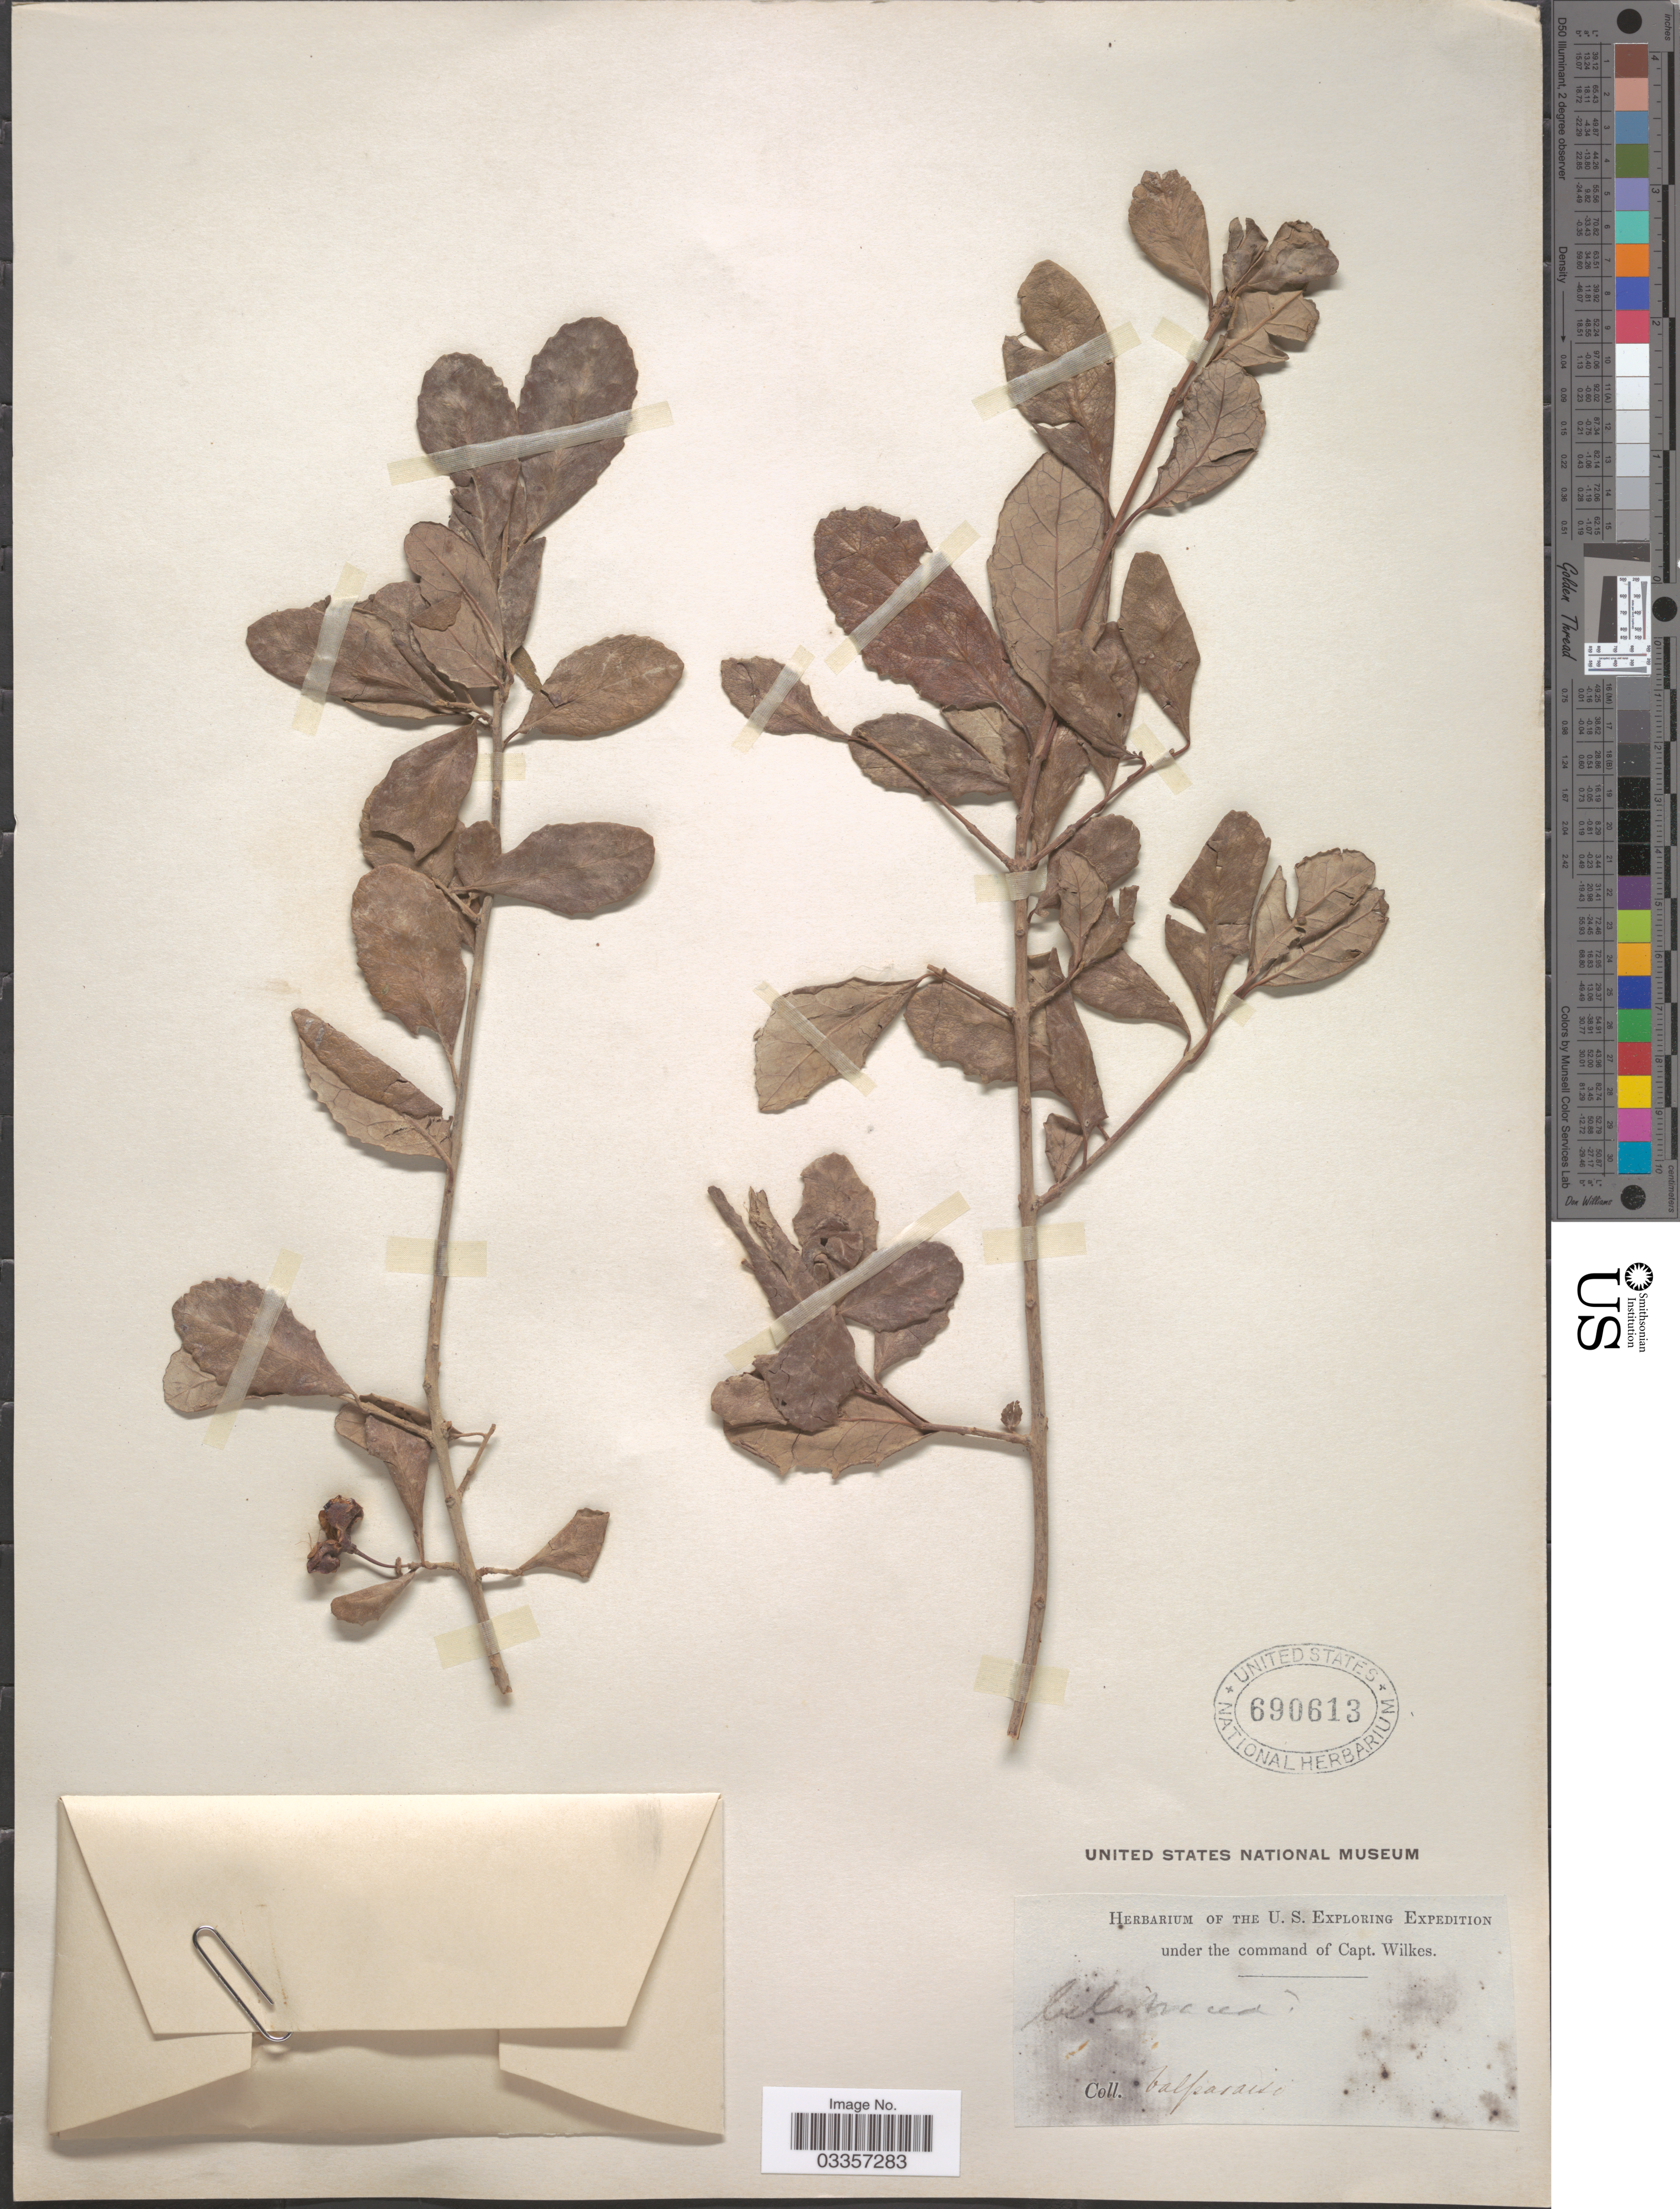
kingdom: Plantae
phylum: Tracheophyta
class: Magnoliopsida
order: Celastrales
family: Celastraceae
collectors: Wilkes Explor. Exped.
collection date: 1838/1842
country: Chile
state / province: Valparaíso (V)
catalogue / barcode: US 690613